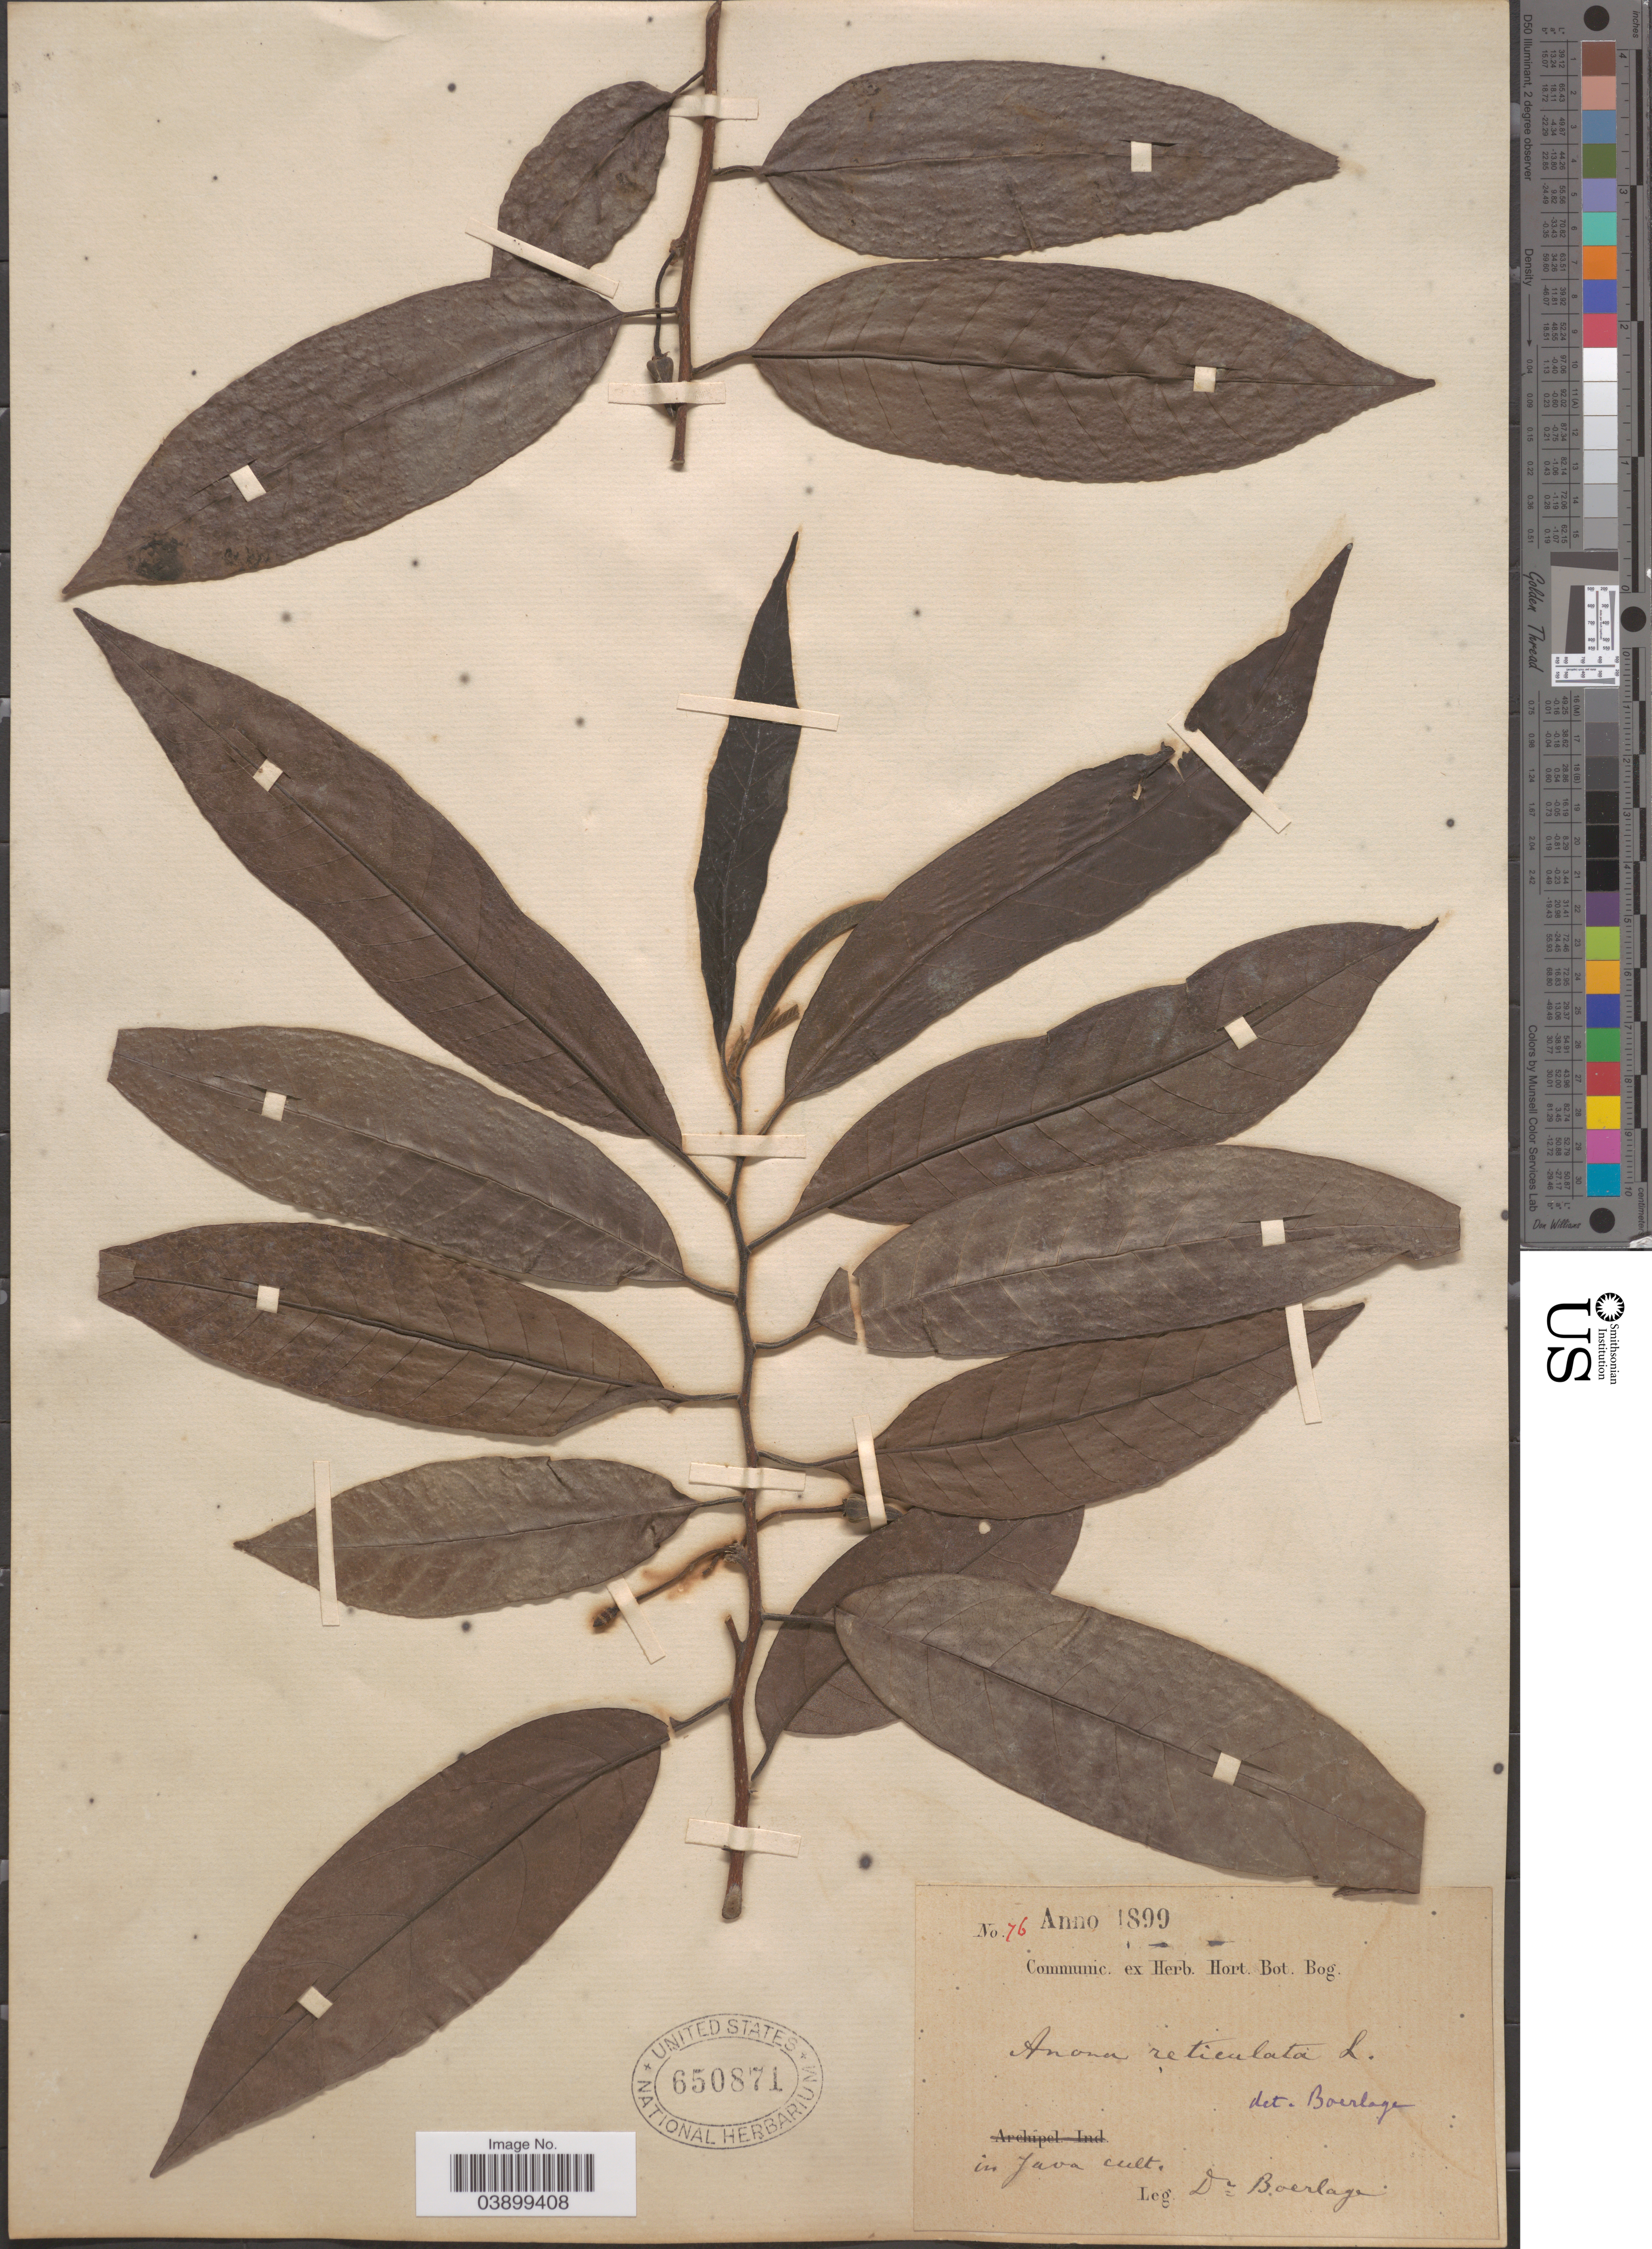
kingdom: Plantae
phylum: Tracheophyta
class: Magnoliopsida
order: Magnoliales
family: Annonaceae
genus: Annona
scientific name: Annona reticulata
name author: L.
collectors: -. Boerlage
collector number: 76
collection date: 1899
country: Indonesia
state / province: Java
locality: In java cult.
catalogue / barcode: US 650871